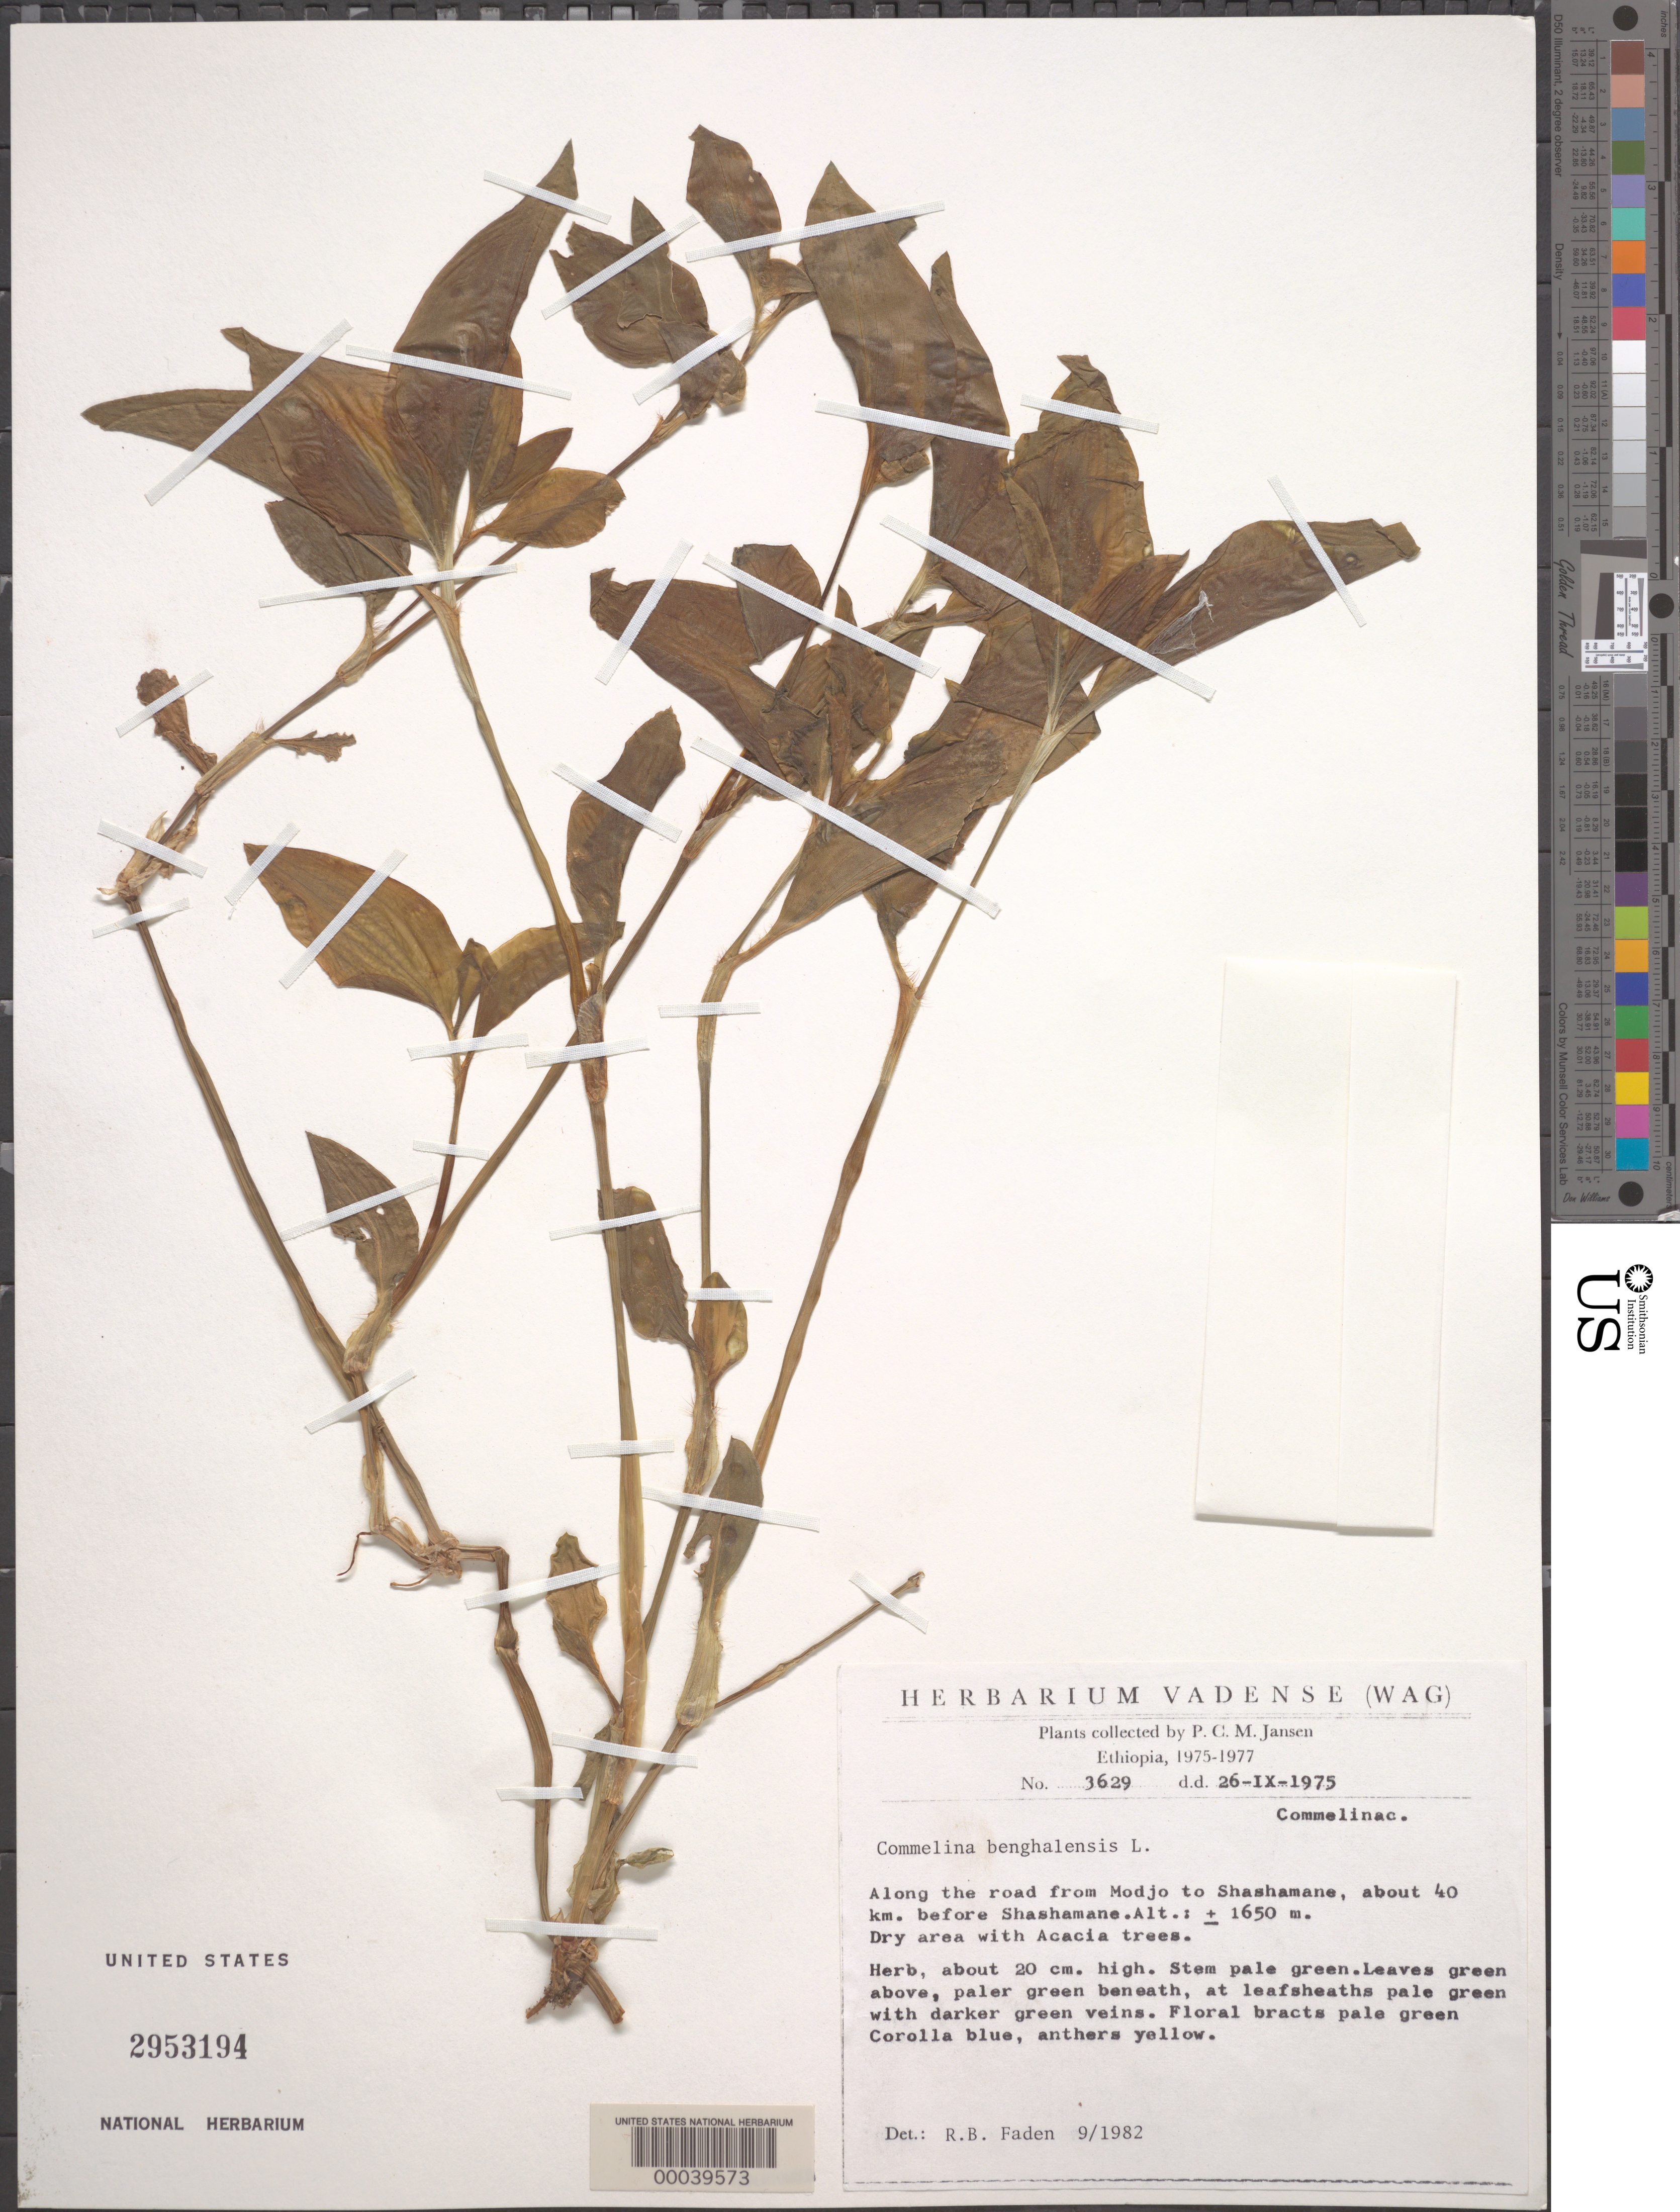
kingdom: Plantae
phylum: Tracheophyta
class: Liliopsida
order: Commelinales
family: Commelinaceae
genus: Commelina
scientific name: Commelina benghalensis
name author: L.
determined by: Faden, Robert B., (US), Smithsonian Institution - National Museum of Natural History (UNITED STATES)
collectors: A. J. M. Leeuwenberg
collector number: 3629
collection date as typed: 26 Sep 1975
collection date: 1975-09-26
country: Ethiopia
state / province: Oromiya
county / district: Shewa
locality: Between modjo and shashamane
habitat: Dry area with acacia trees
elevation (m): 1650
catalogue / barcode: US 2953194